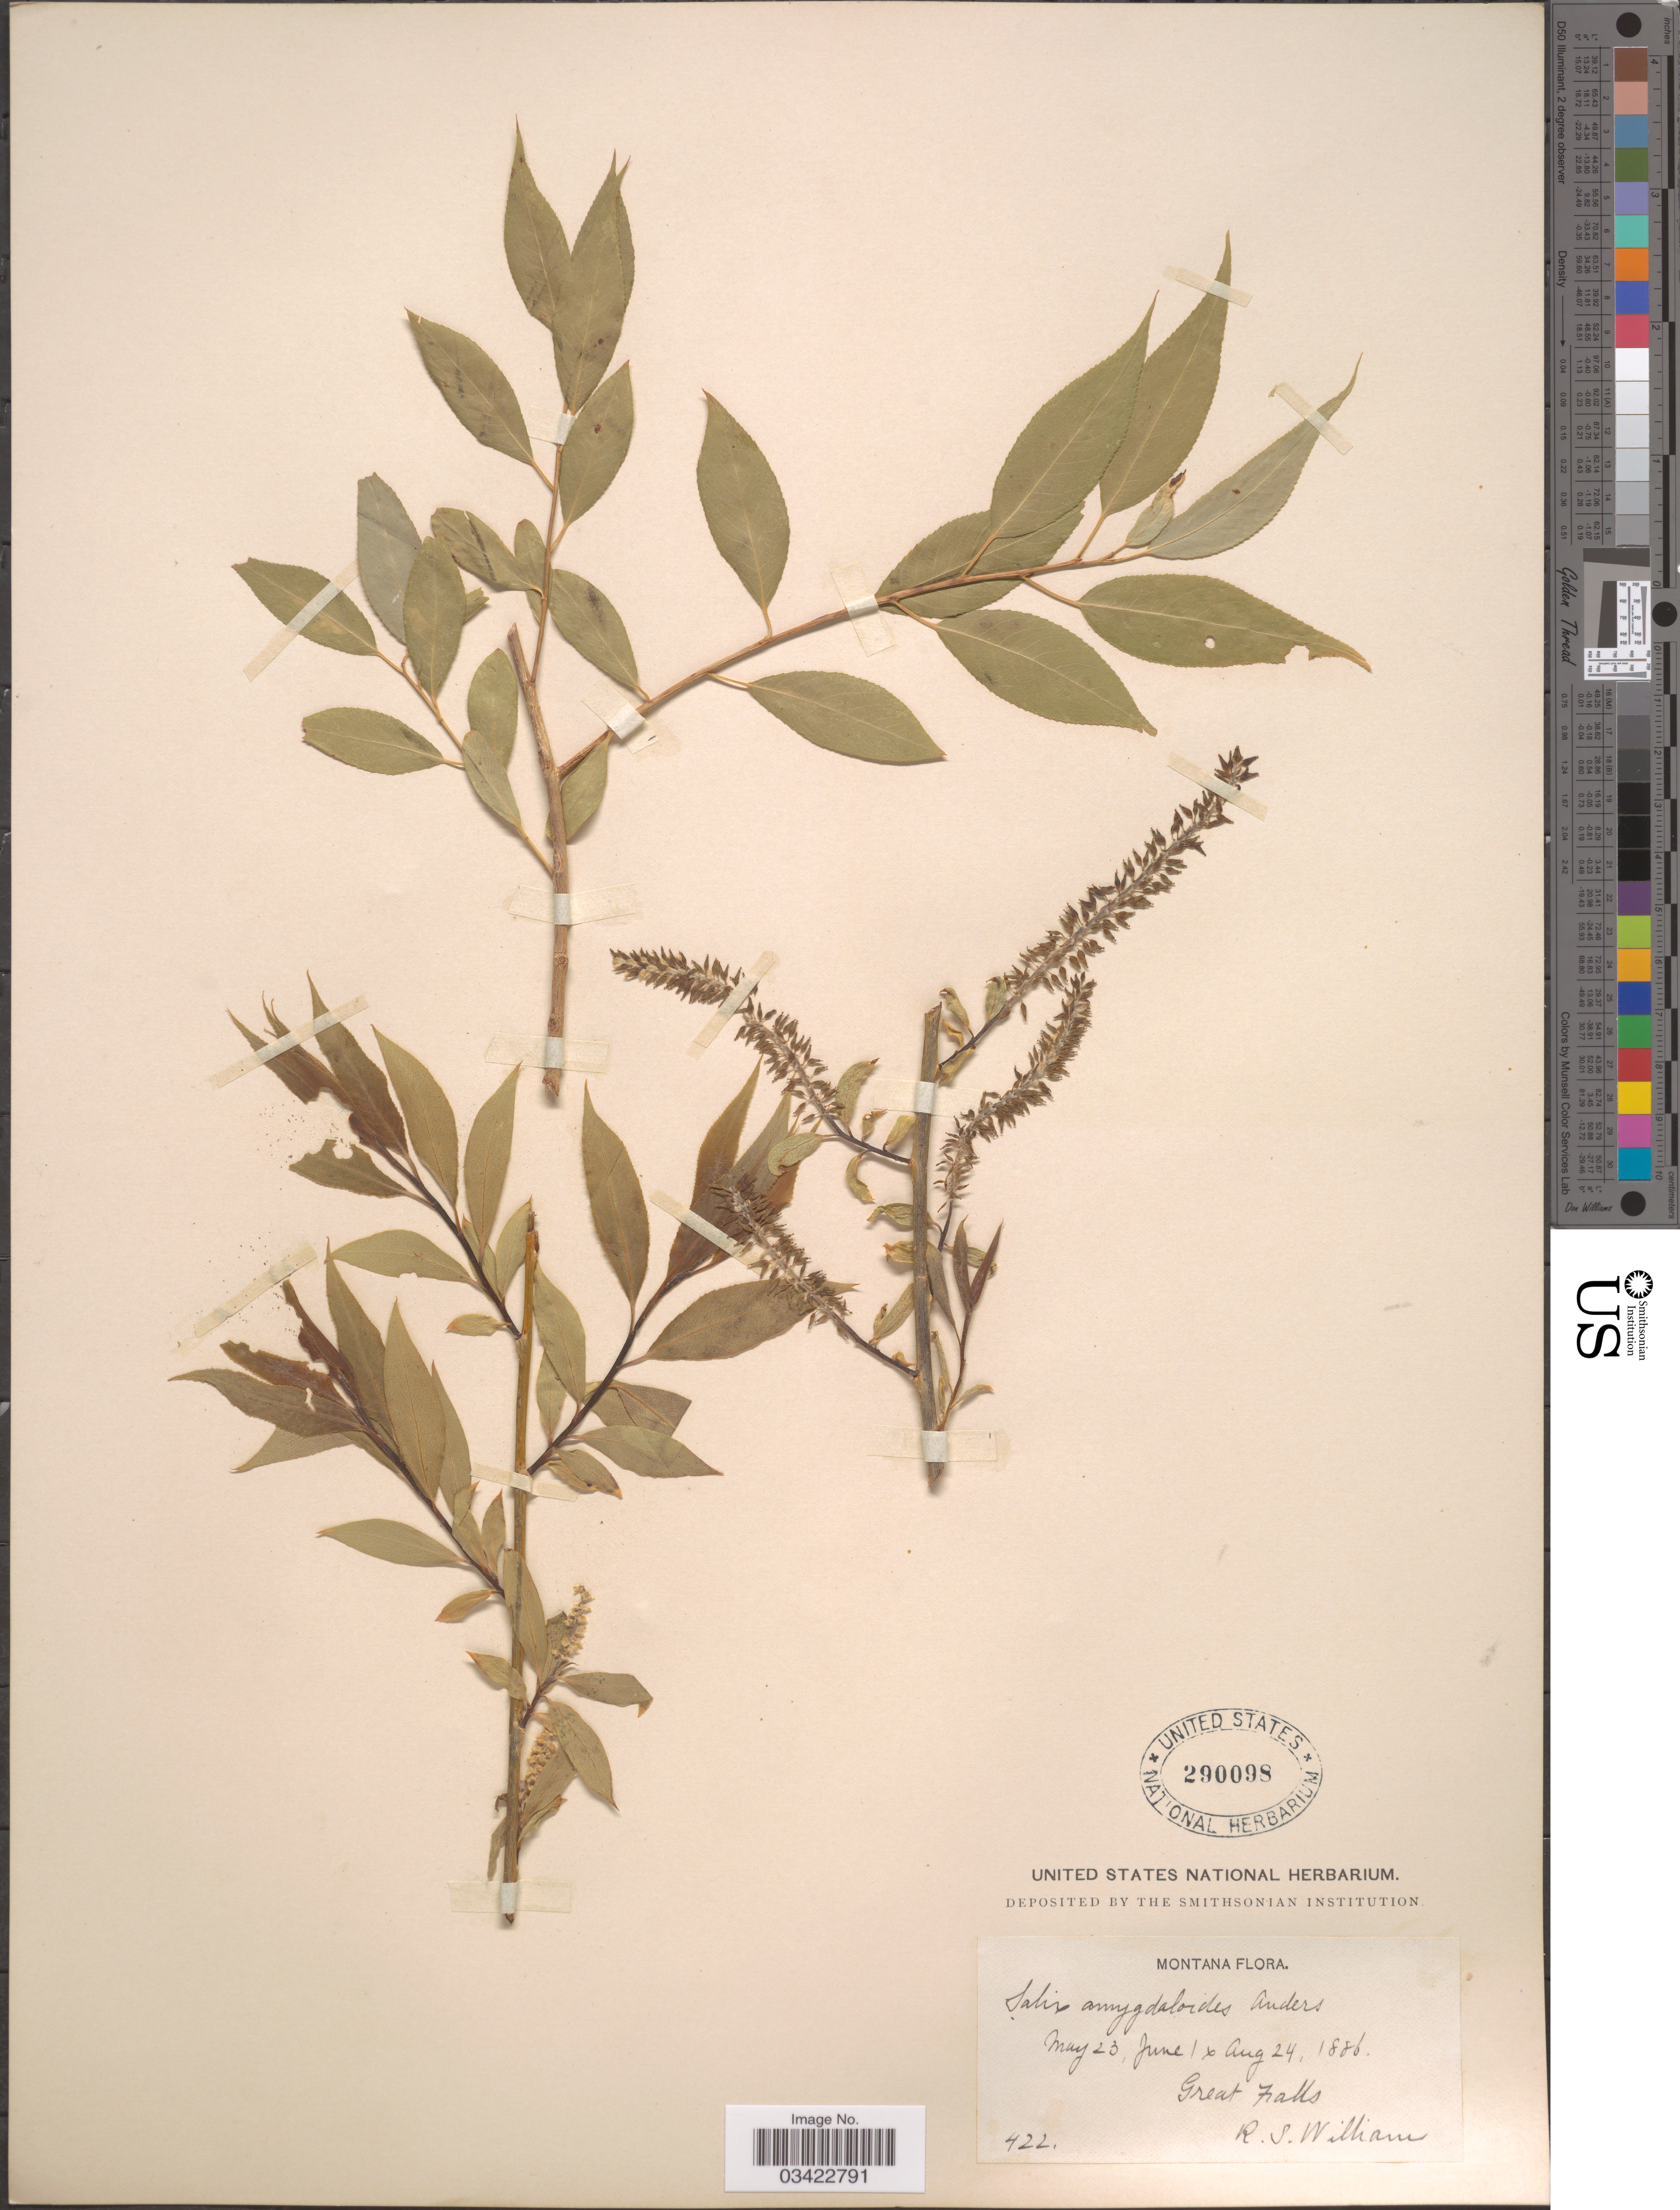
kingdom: Plantae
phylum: Tracheophyta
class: Magnoliopsida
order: Malpighiales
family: Salicaceae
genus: Salix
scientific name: Salix amygdaloides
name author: Andersson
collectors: R. William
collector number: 422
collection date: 1886-05-23/1886-08-24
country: United States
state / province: Montana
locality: Great Falls.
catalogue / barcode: US 290098